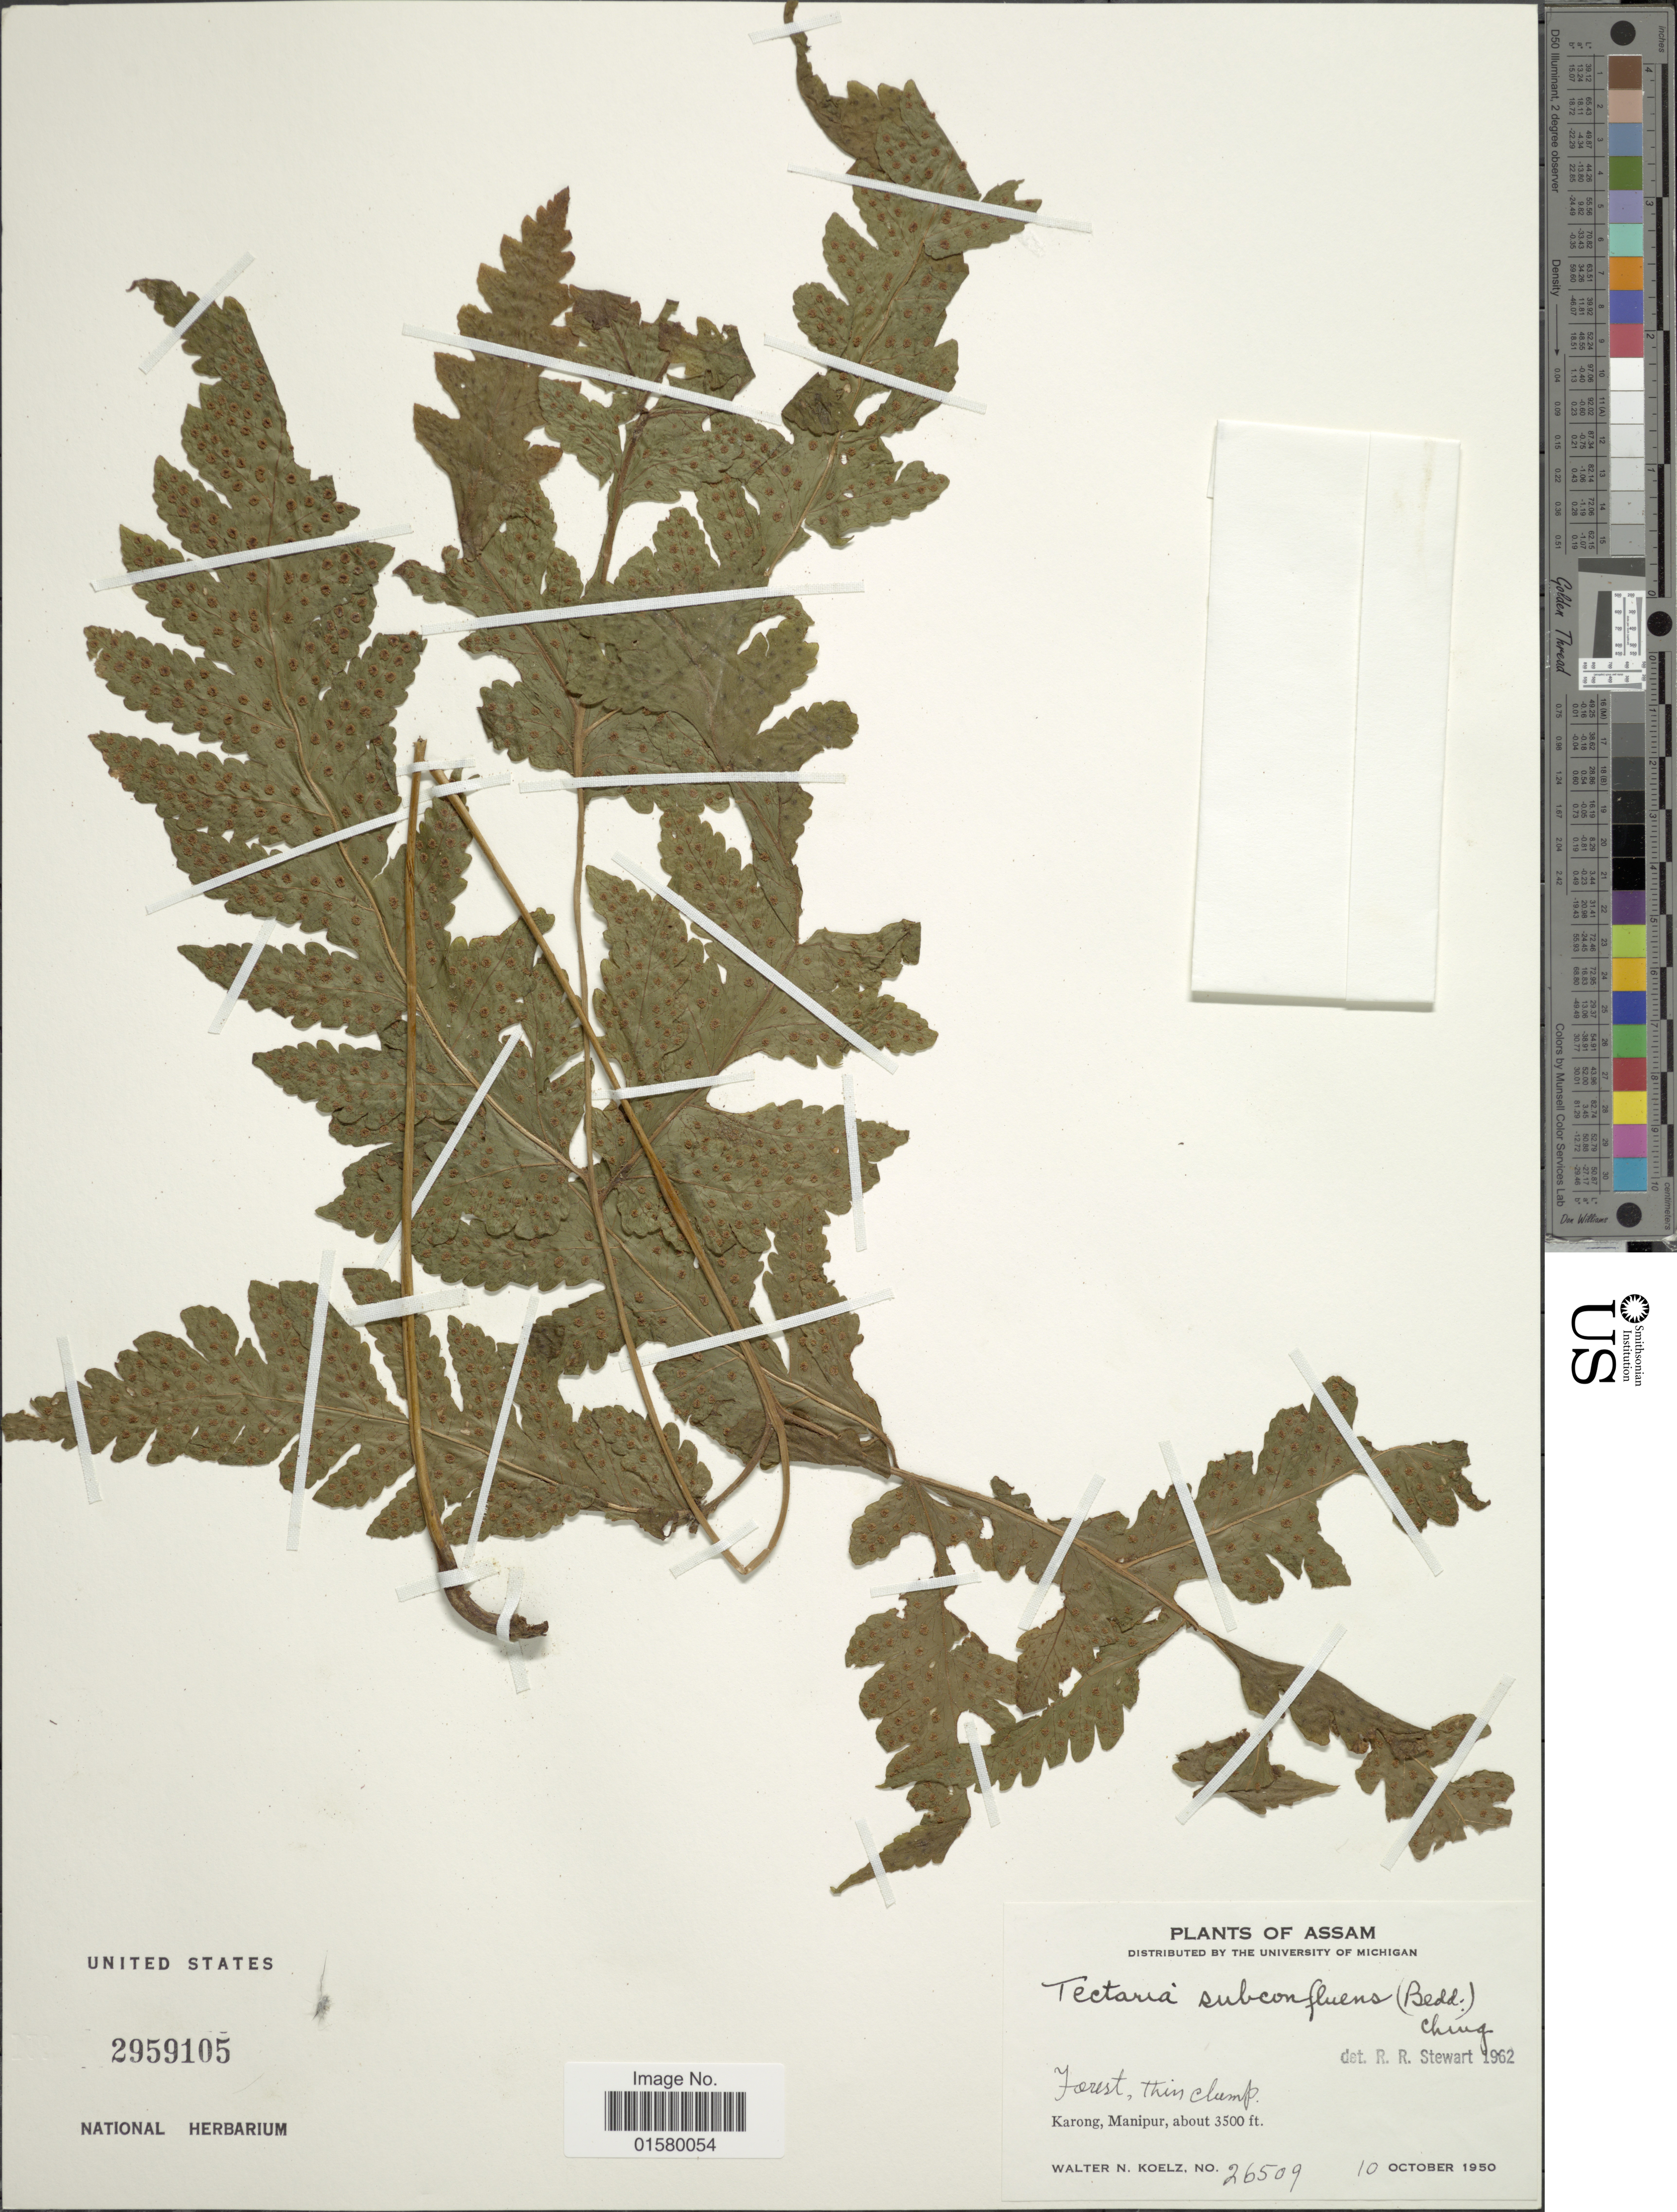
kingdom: Plantae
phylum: Tracheophyta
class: Polypodiopsida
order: Polypodiales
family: Tectariaceae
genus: Tectaria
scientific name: Tectaria coadunata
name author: (J. Sm.) C. Chr.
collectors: W. N. Koelz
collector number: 26509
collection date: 1950-10-10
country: India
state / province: Manipur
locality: Karong, Manipur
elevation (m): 1067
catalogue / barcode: US 2959105